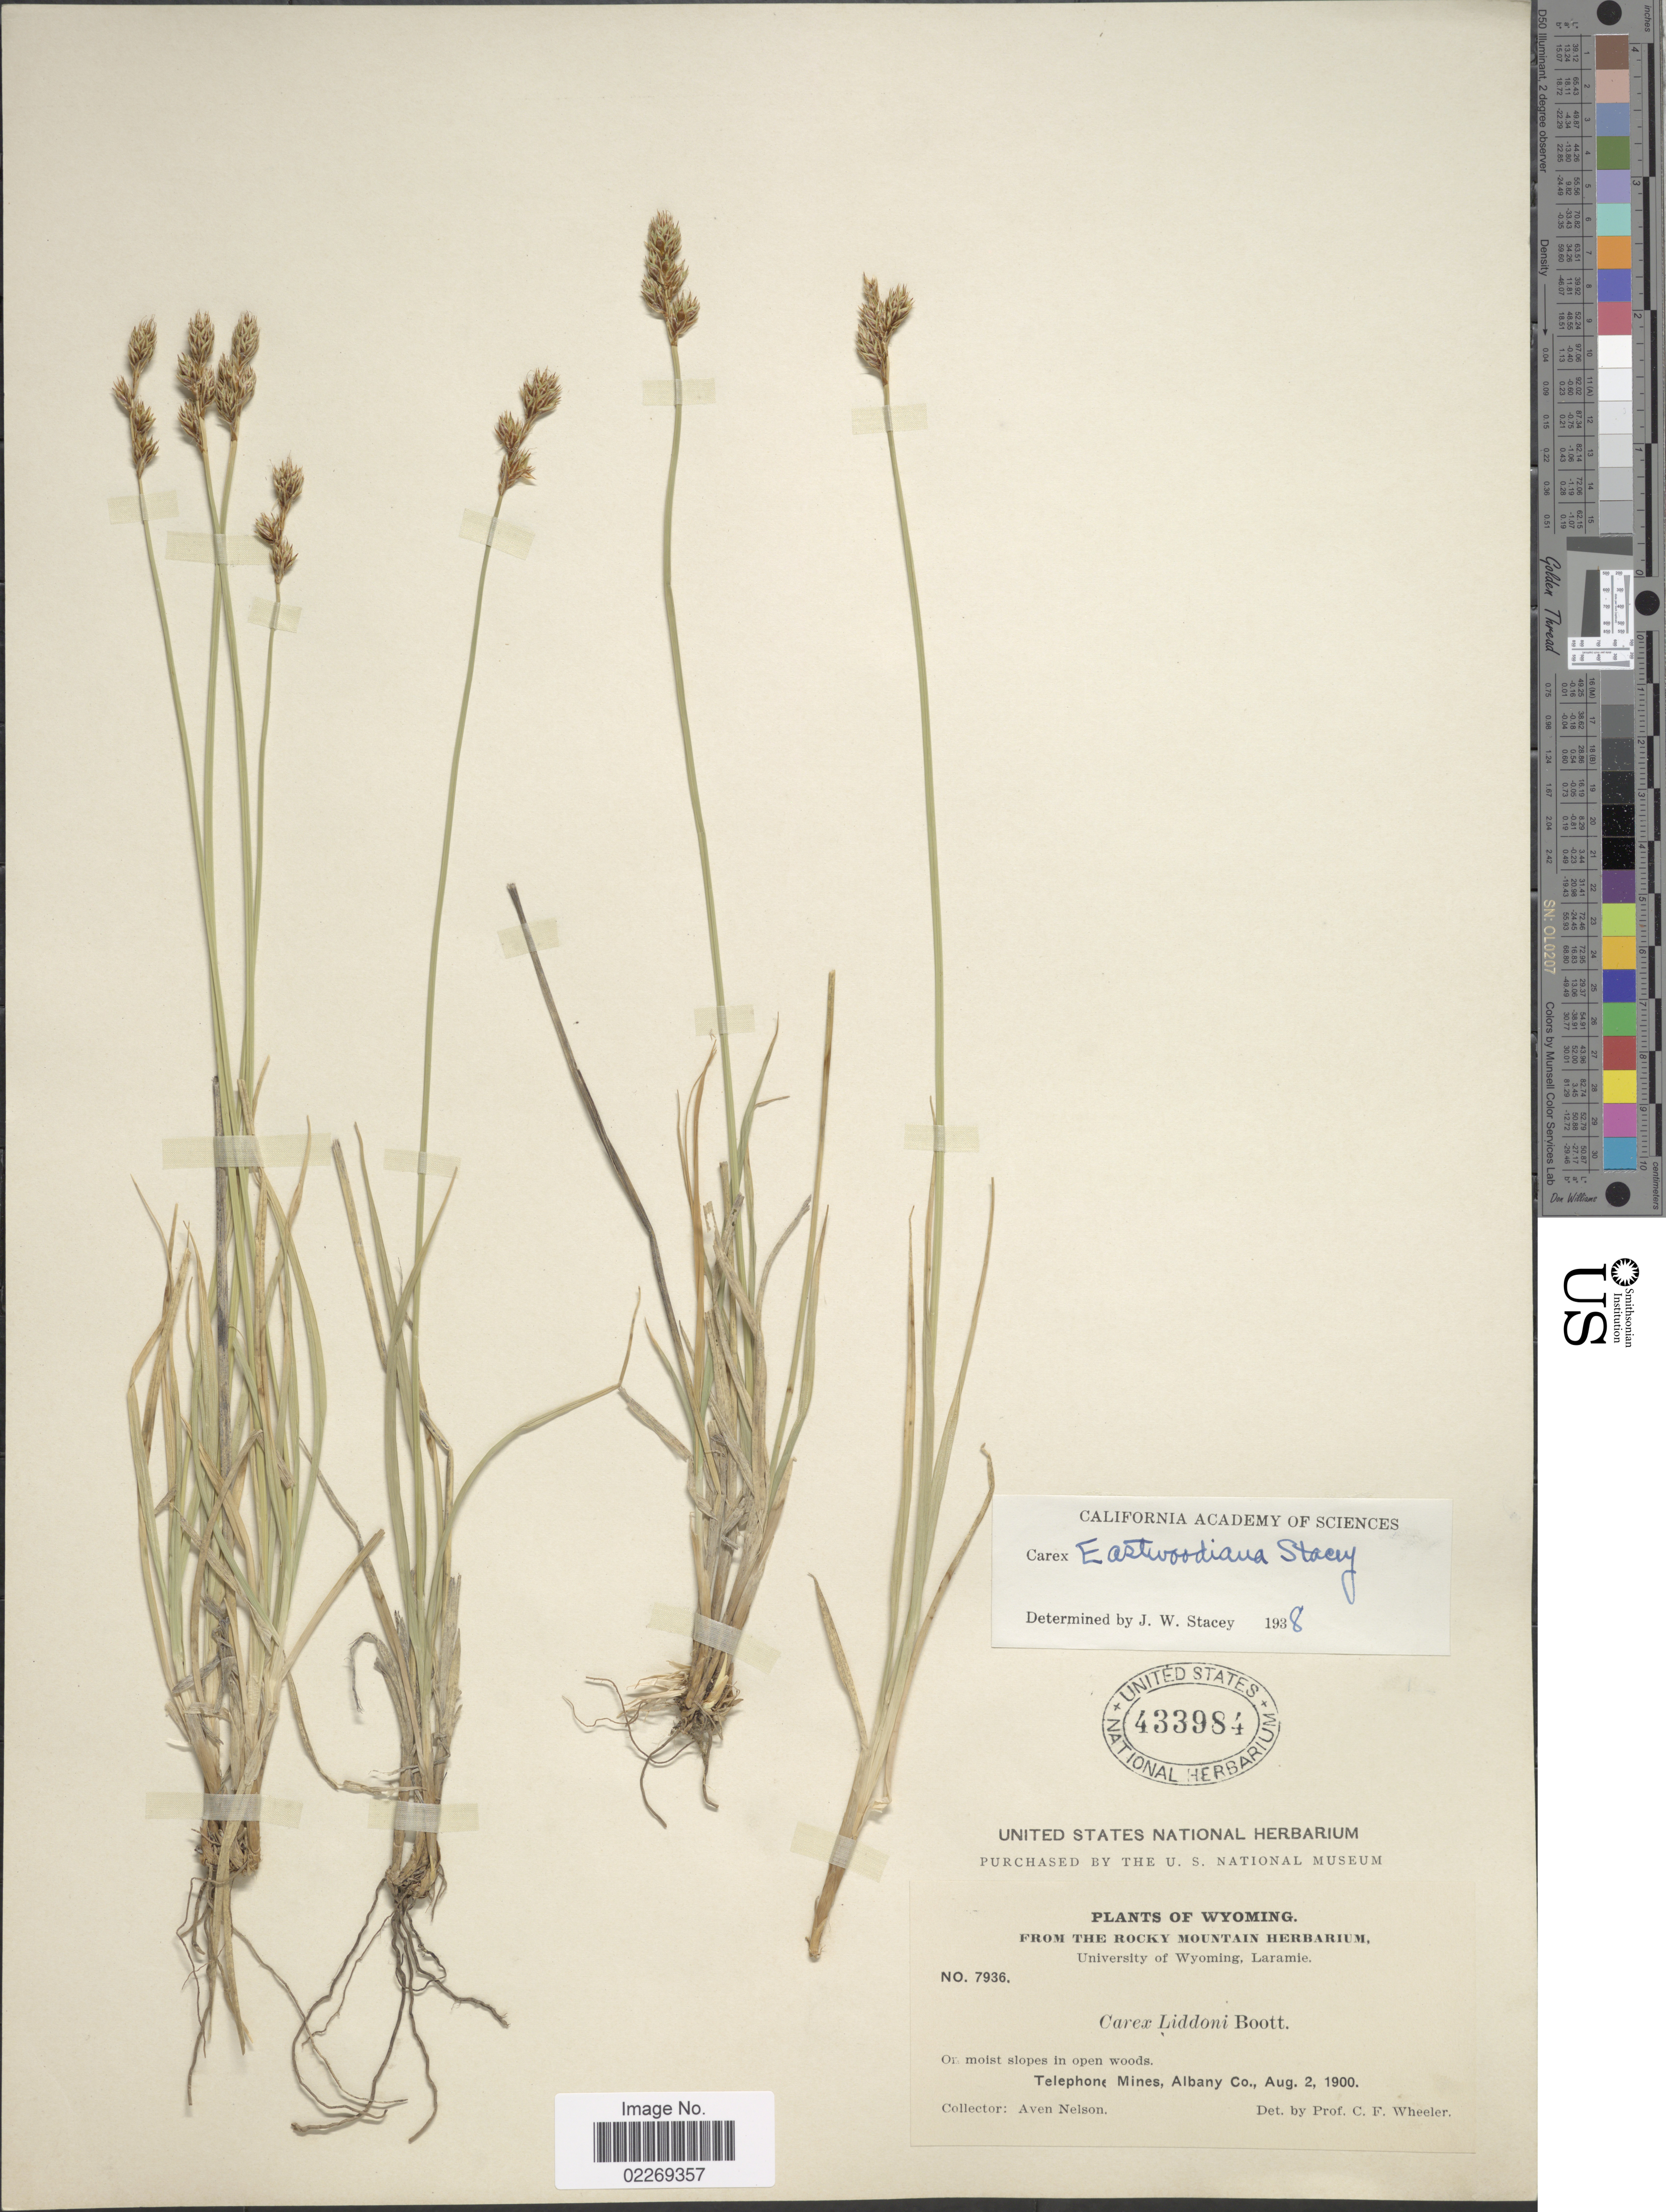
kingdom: Plantae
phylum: Tracheophyta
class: Liliopsida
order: Poales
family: Cyperaceae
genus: Carex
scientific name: Carex tahoensis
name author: Smiley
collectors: A. Nelson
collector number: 7936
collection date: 1900-08-02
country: United States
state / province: Wyoming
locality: On moist slopes in open woods. Telephone Mines, Albany Co.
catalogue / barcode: US 433984